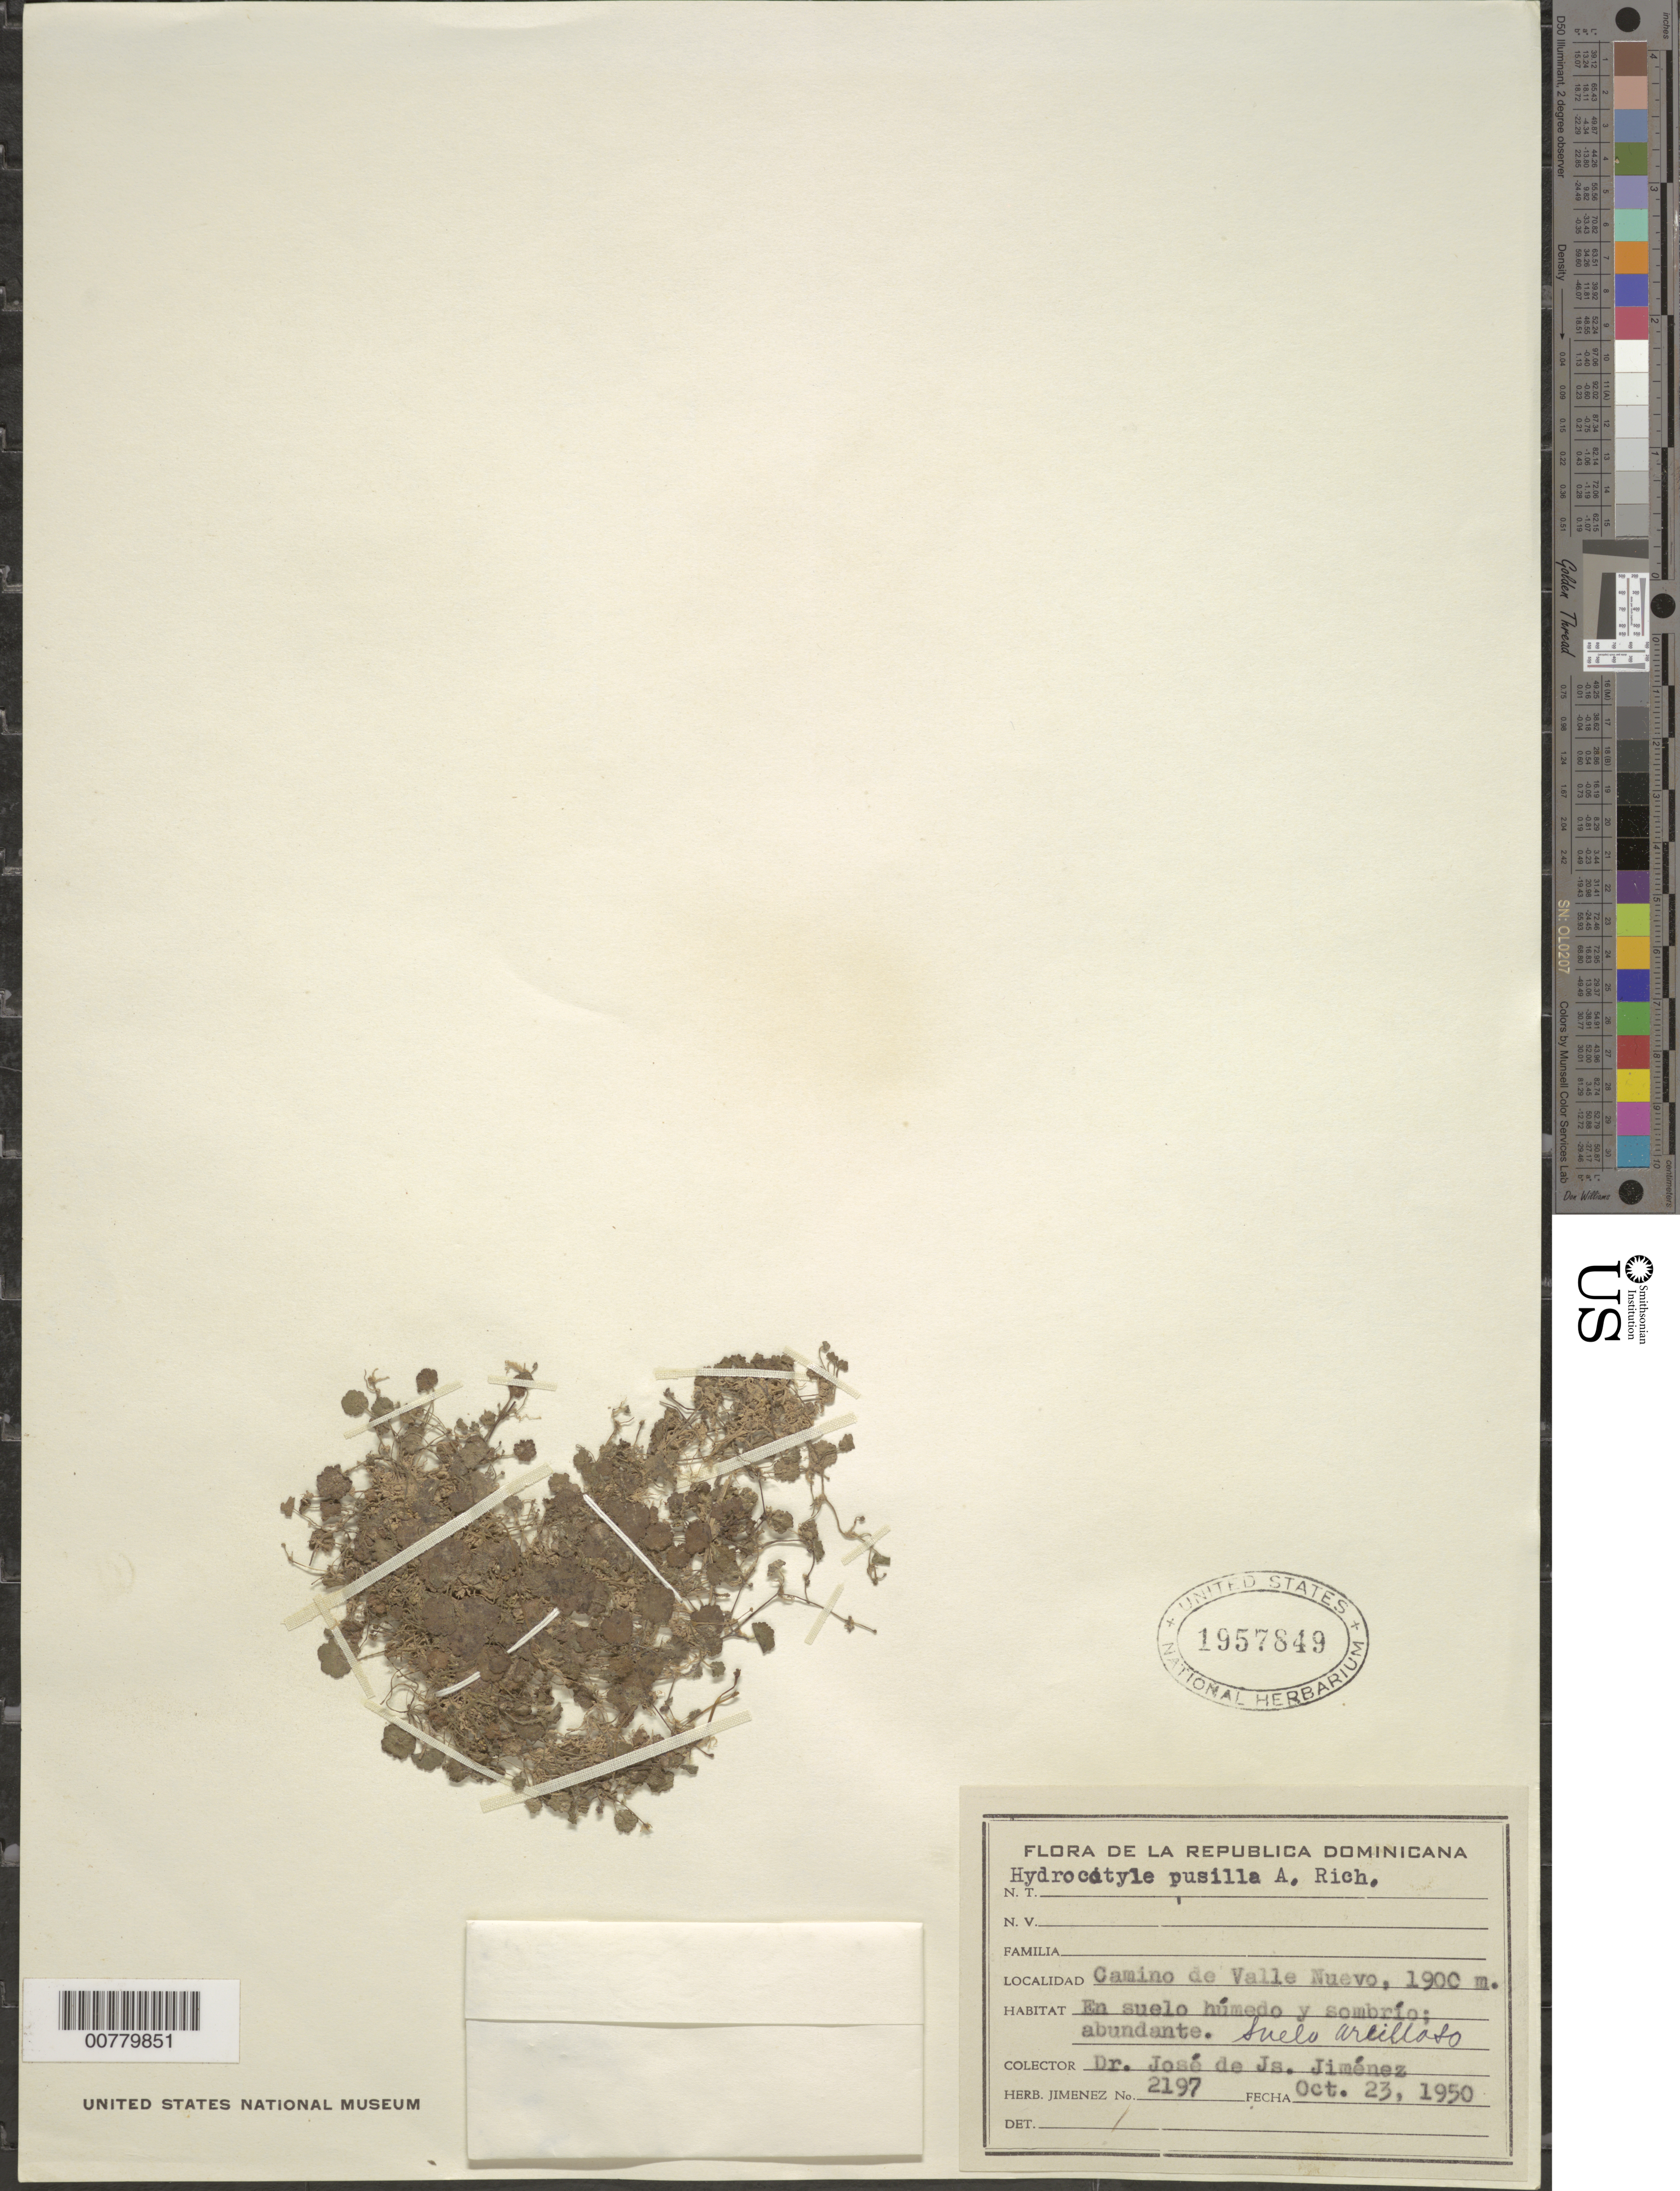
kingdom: Plantae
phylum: Tracheophyta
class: Magnoliopsida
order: Apiales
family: Araliaceae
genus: Hydrocotyle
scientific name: Hydrocotyle pusilla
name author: A. Rich.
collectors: J. J. Jiménez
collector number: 2197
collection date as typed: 23 Oct 1950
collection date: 1950-10-23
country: Dominican Republic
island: Hispaniola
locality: Valle Nuevo road.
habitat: Shady and humid soil; clay soil.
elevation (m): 1900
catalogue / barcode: US 1957849